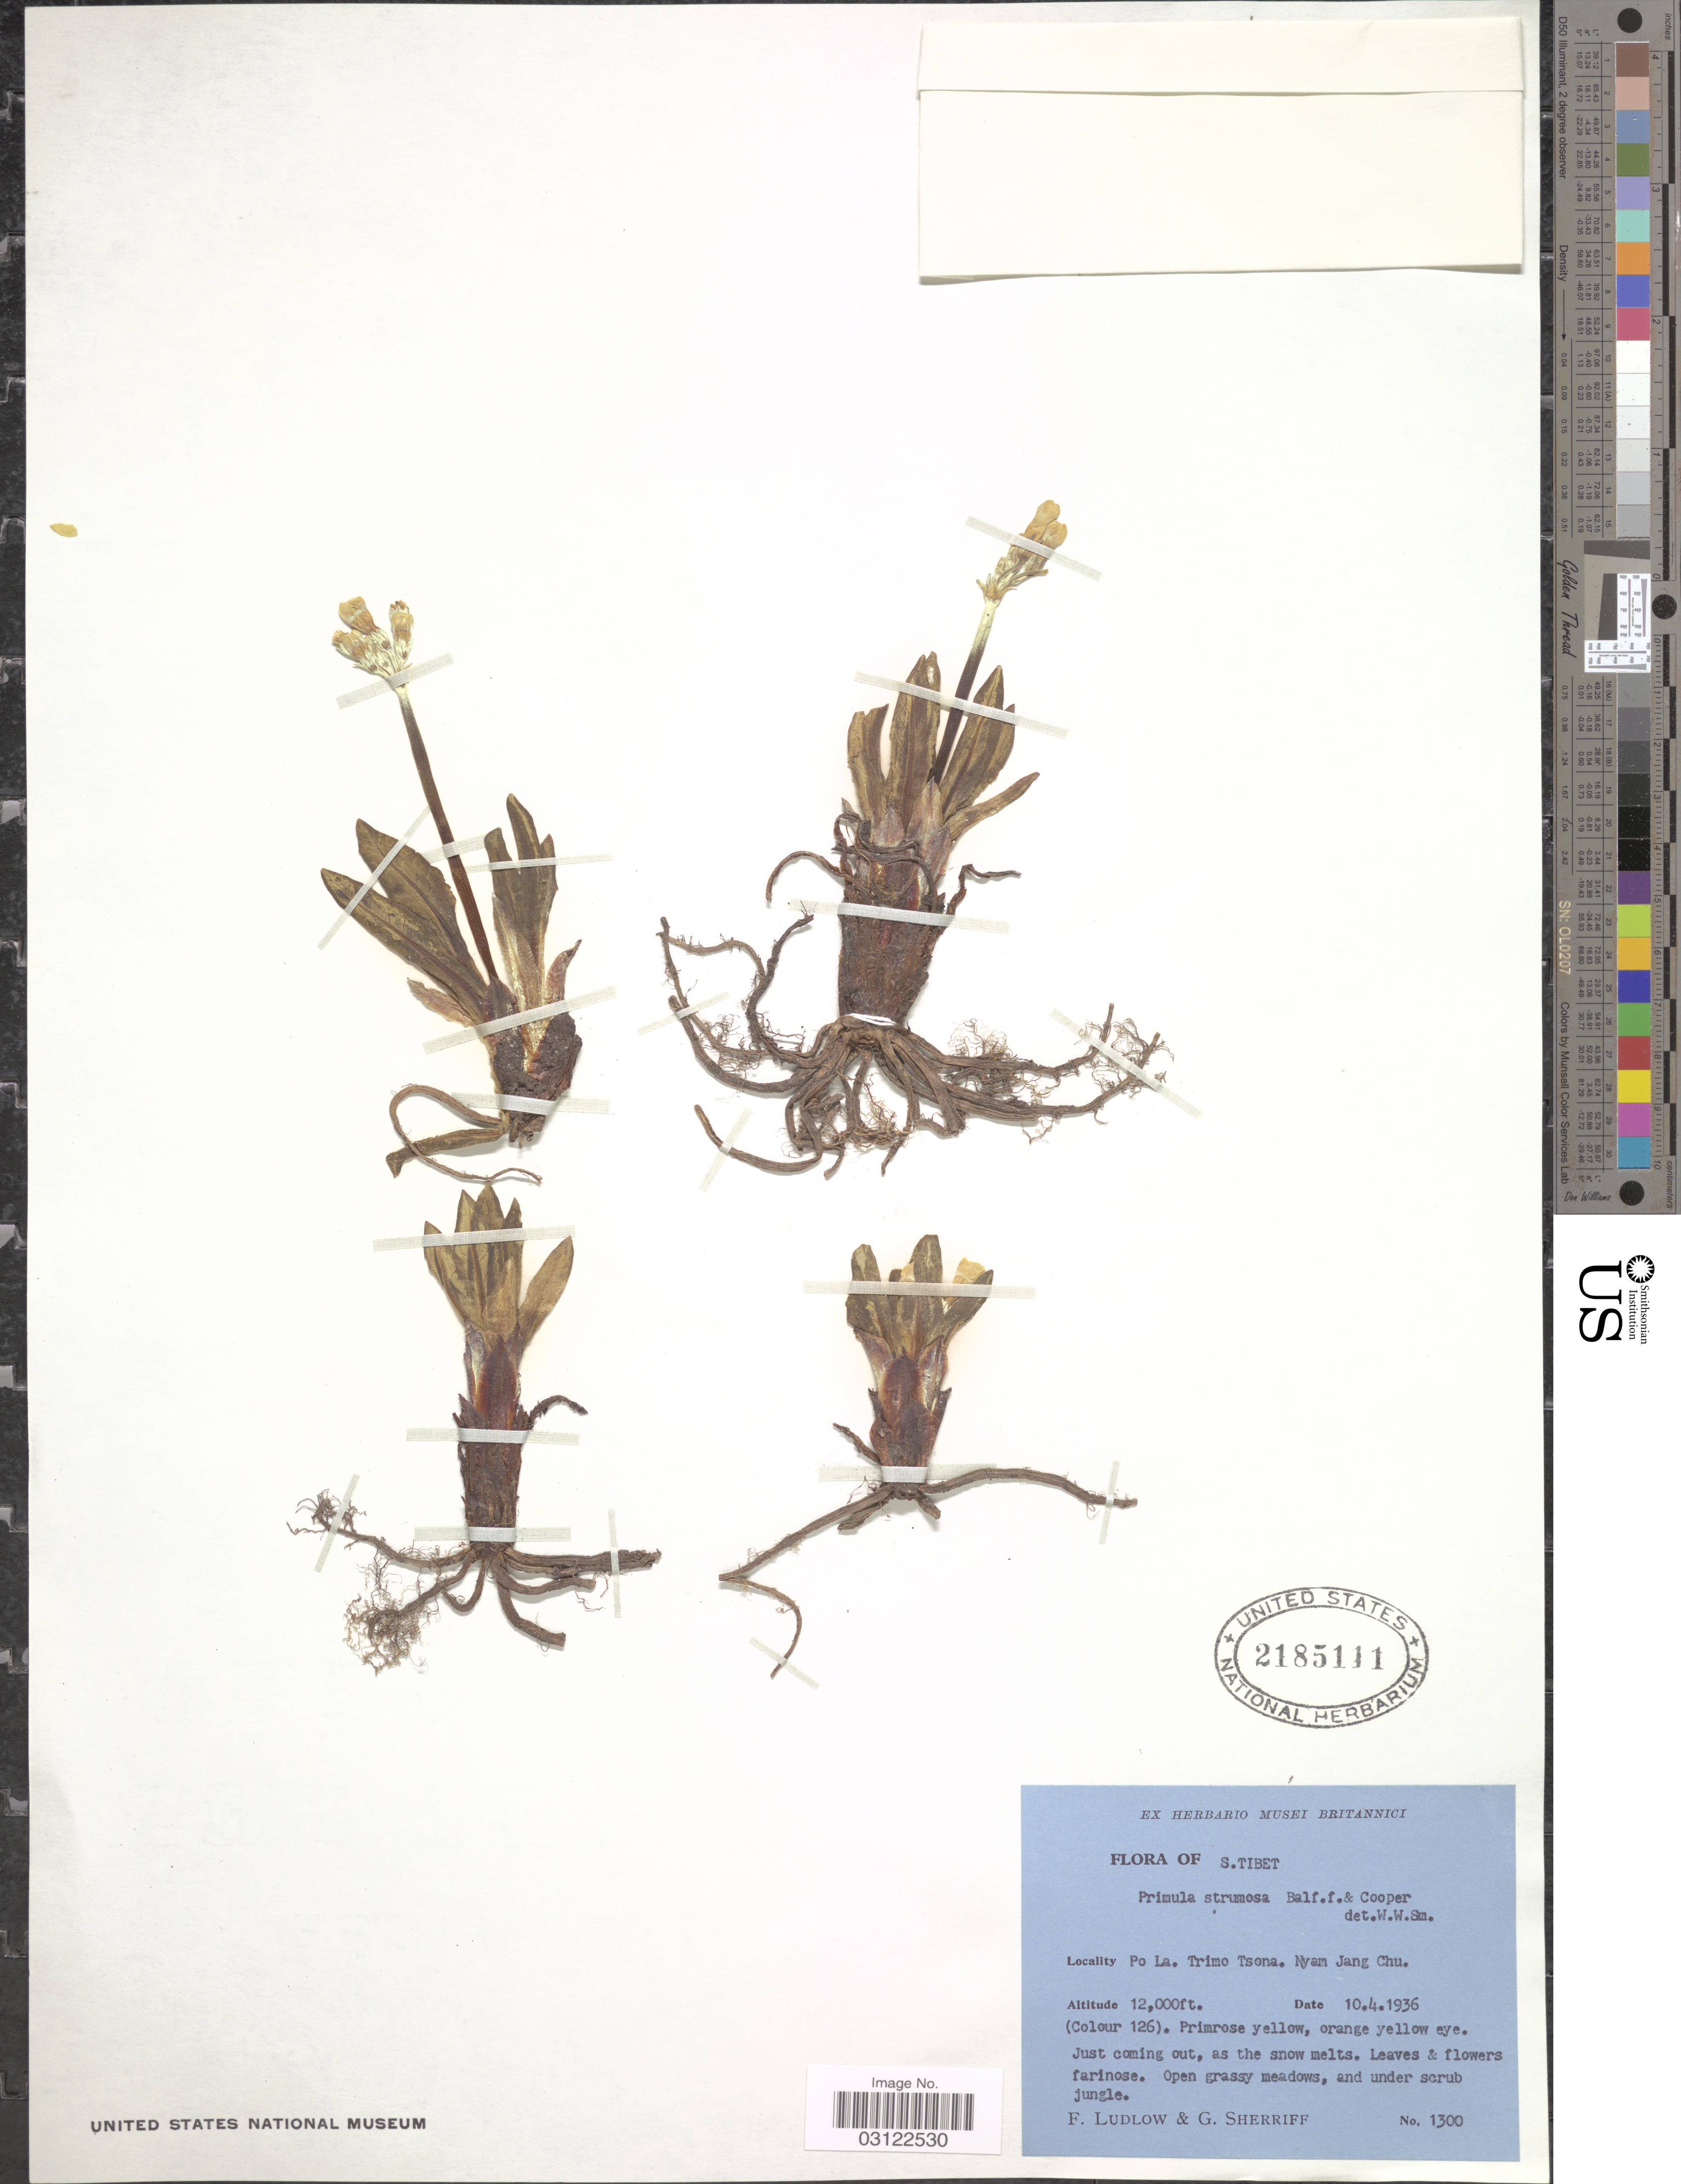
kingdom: Plantae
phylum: Tracheophyta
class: Magnoliopsida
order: Ericales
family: Primulaceae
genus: Primula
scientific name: Primula strumosa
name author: Balf. f. & R.E. Cooper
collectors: F. Ludlow & G. Sherriff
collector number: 1300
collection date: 1936-04-10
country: China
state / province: Xizang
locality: S. Tibet. Po La. Trimo Tsona. Nyam Jang Chu.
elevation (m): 3658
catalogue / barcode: US 2185111